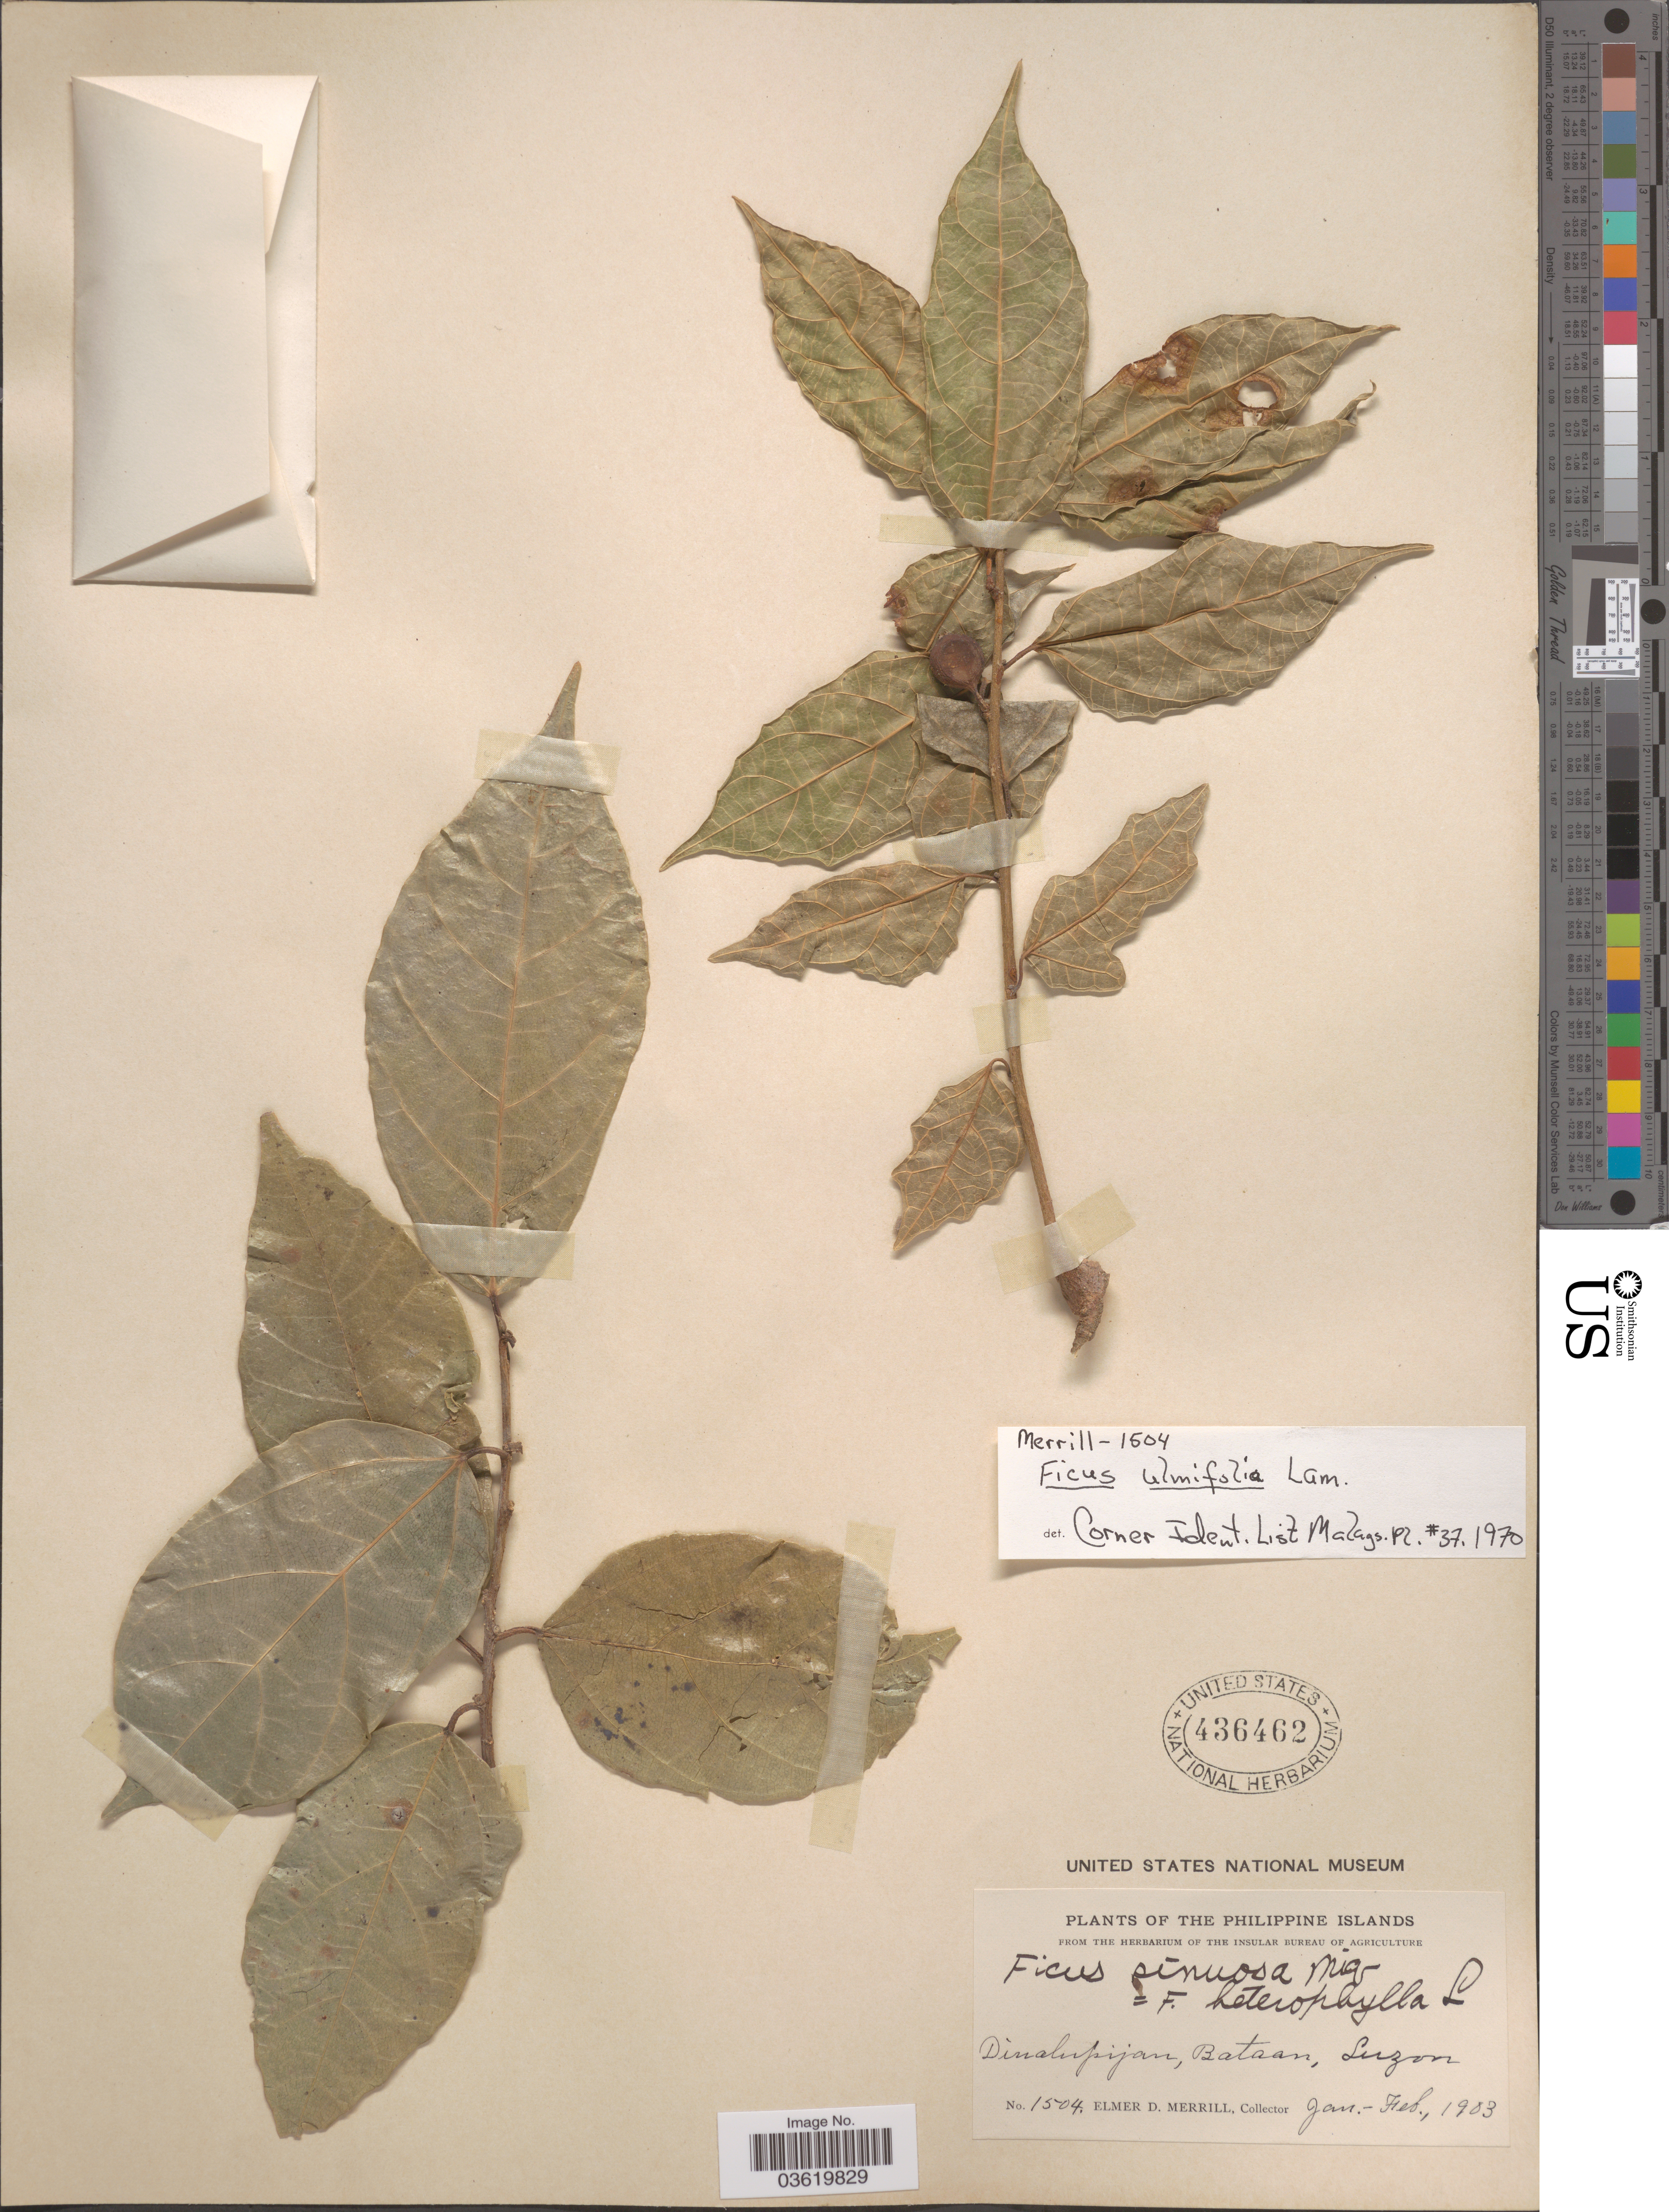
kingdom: Plantae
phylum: Tracheophyta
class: Magnoliopsida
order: Rosales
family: Moraceae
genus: Ficus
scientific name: Ficus ulmifolia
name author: Lam.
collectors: E. D. Merrill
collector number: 1504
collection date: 1903-01/1903-02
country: Philippines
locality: Philippine Islands. Dinalupijan, Bataan, Luzon.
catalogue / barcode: US 436462